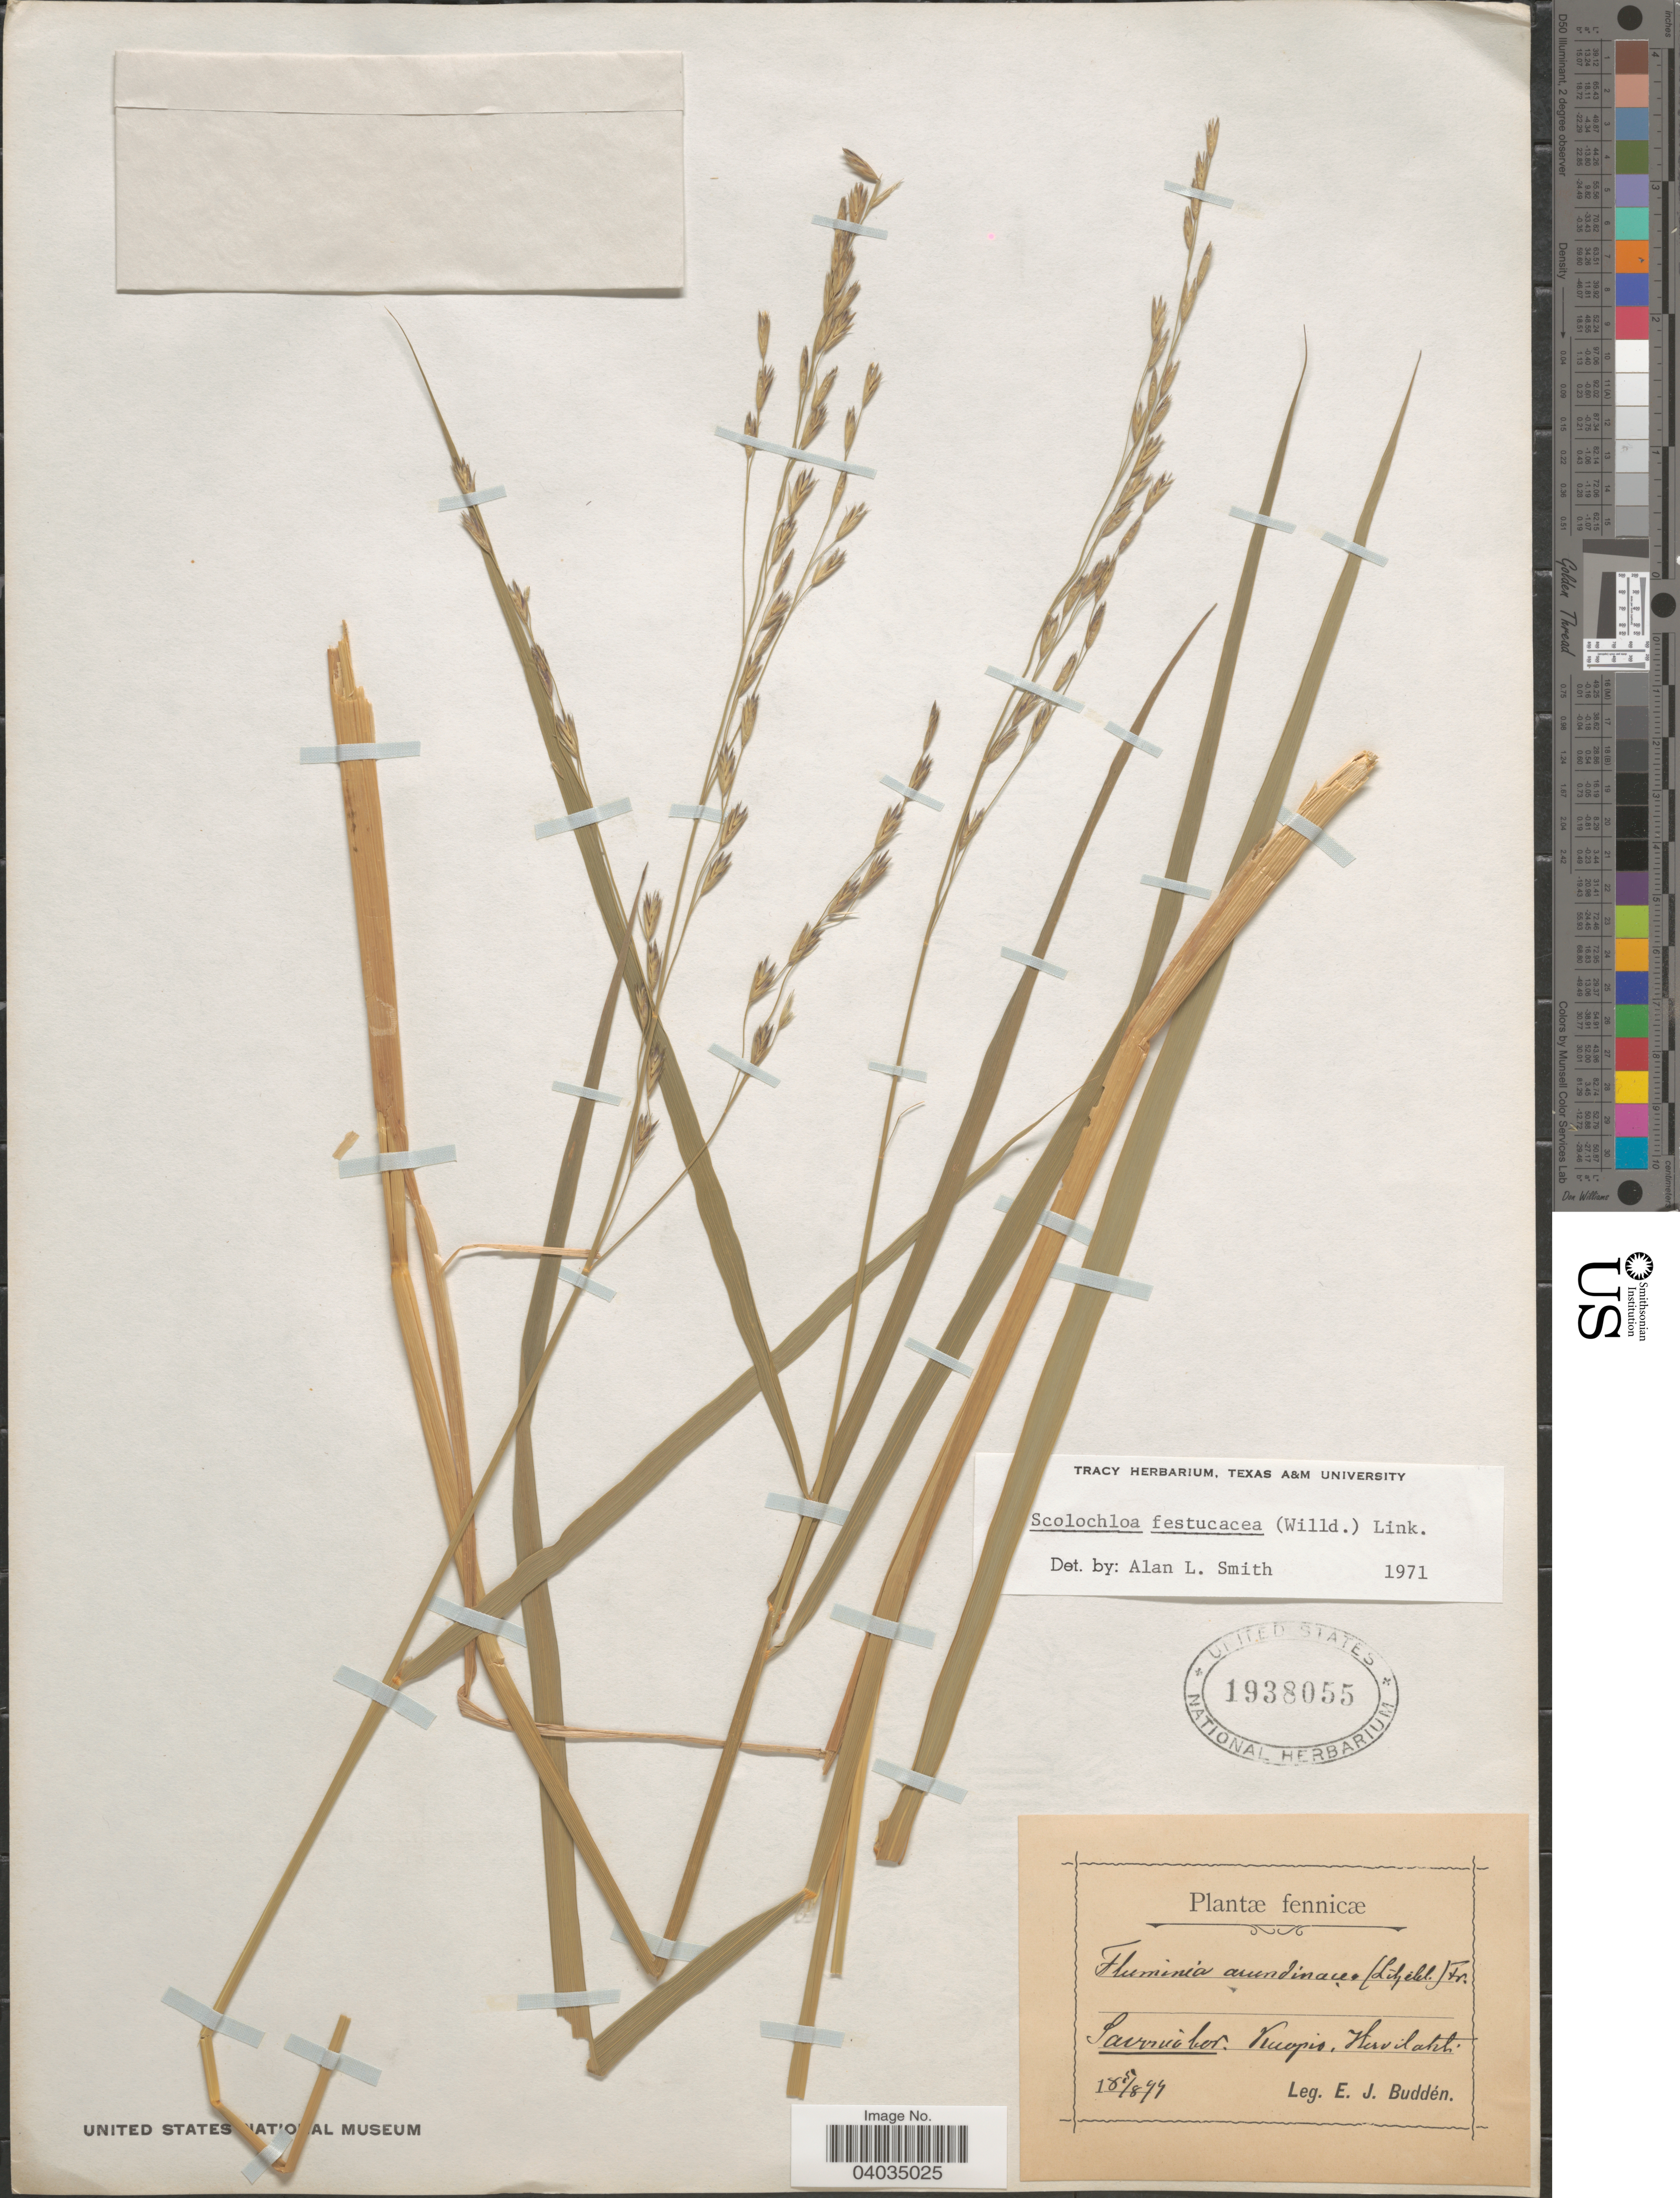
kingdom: Plantae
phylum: Tracheophyta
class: Liliopsida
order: Poales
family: Poaceae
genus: Scolochloa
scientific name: Scolochloa festucacea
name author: (Willd.) Link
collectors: E. Buddén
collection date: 1874-08-05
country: Finland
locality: Fennicæ. Savonia bor. Kuopio. Hirvilahti.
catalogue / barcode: US 1938055